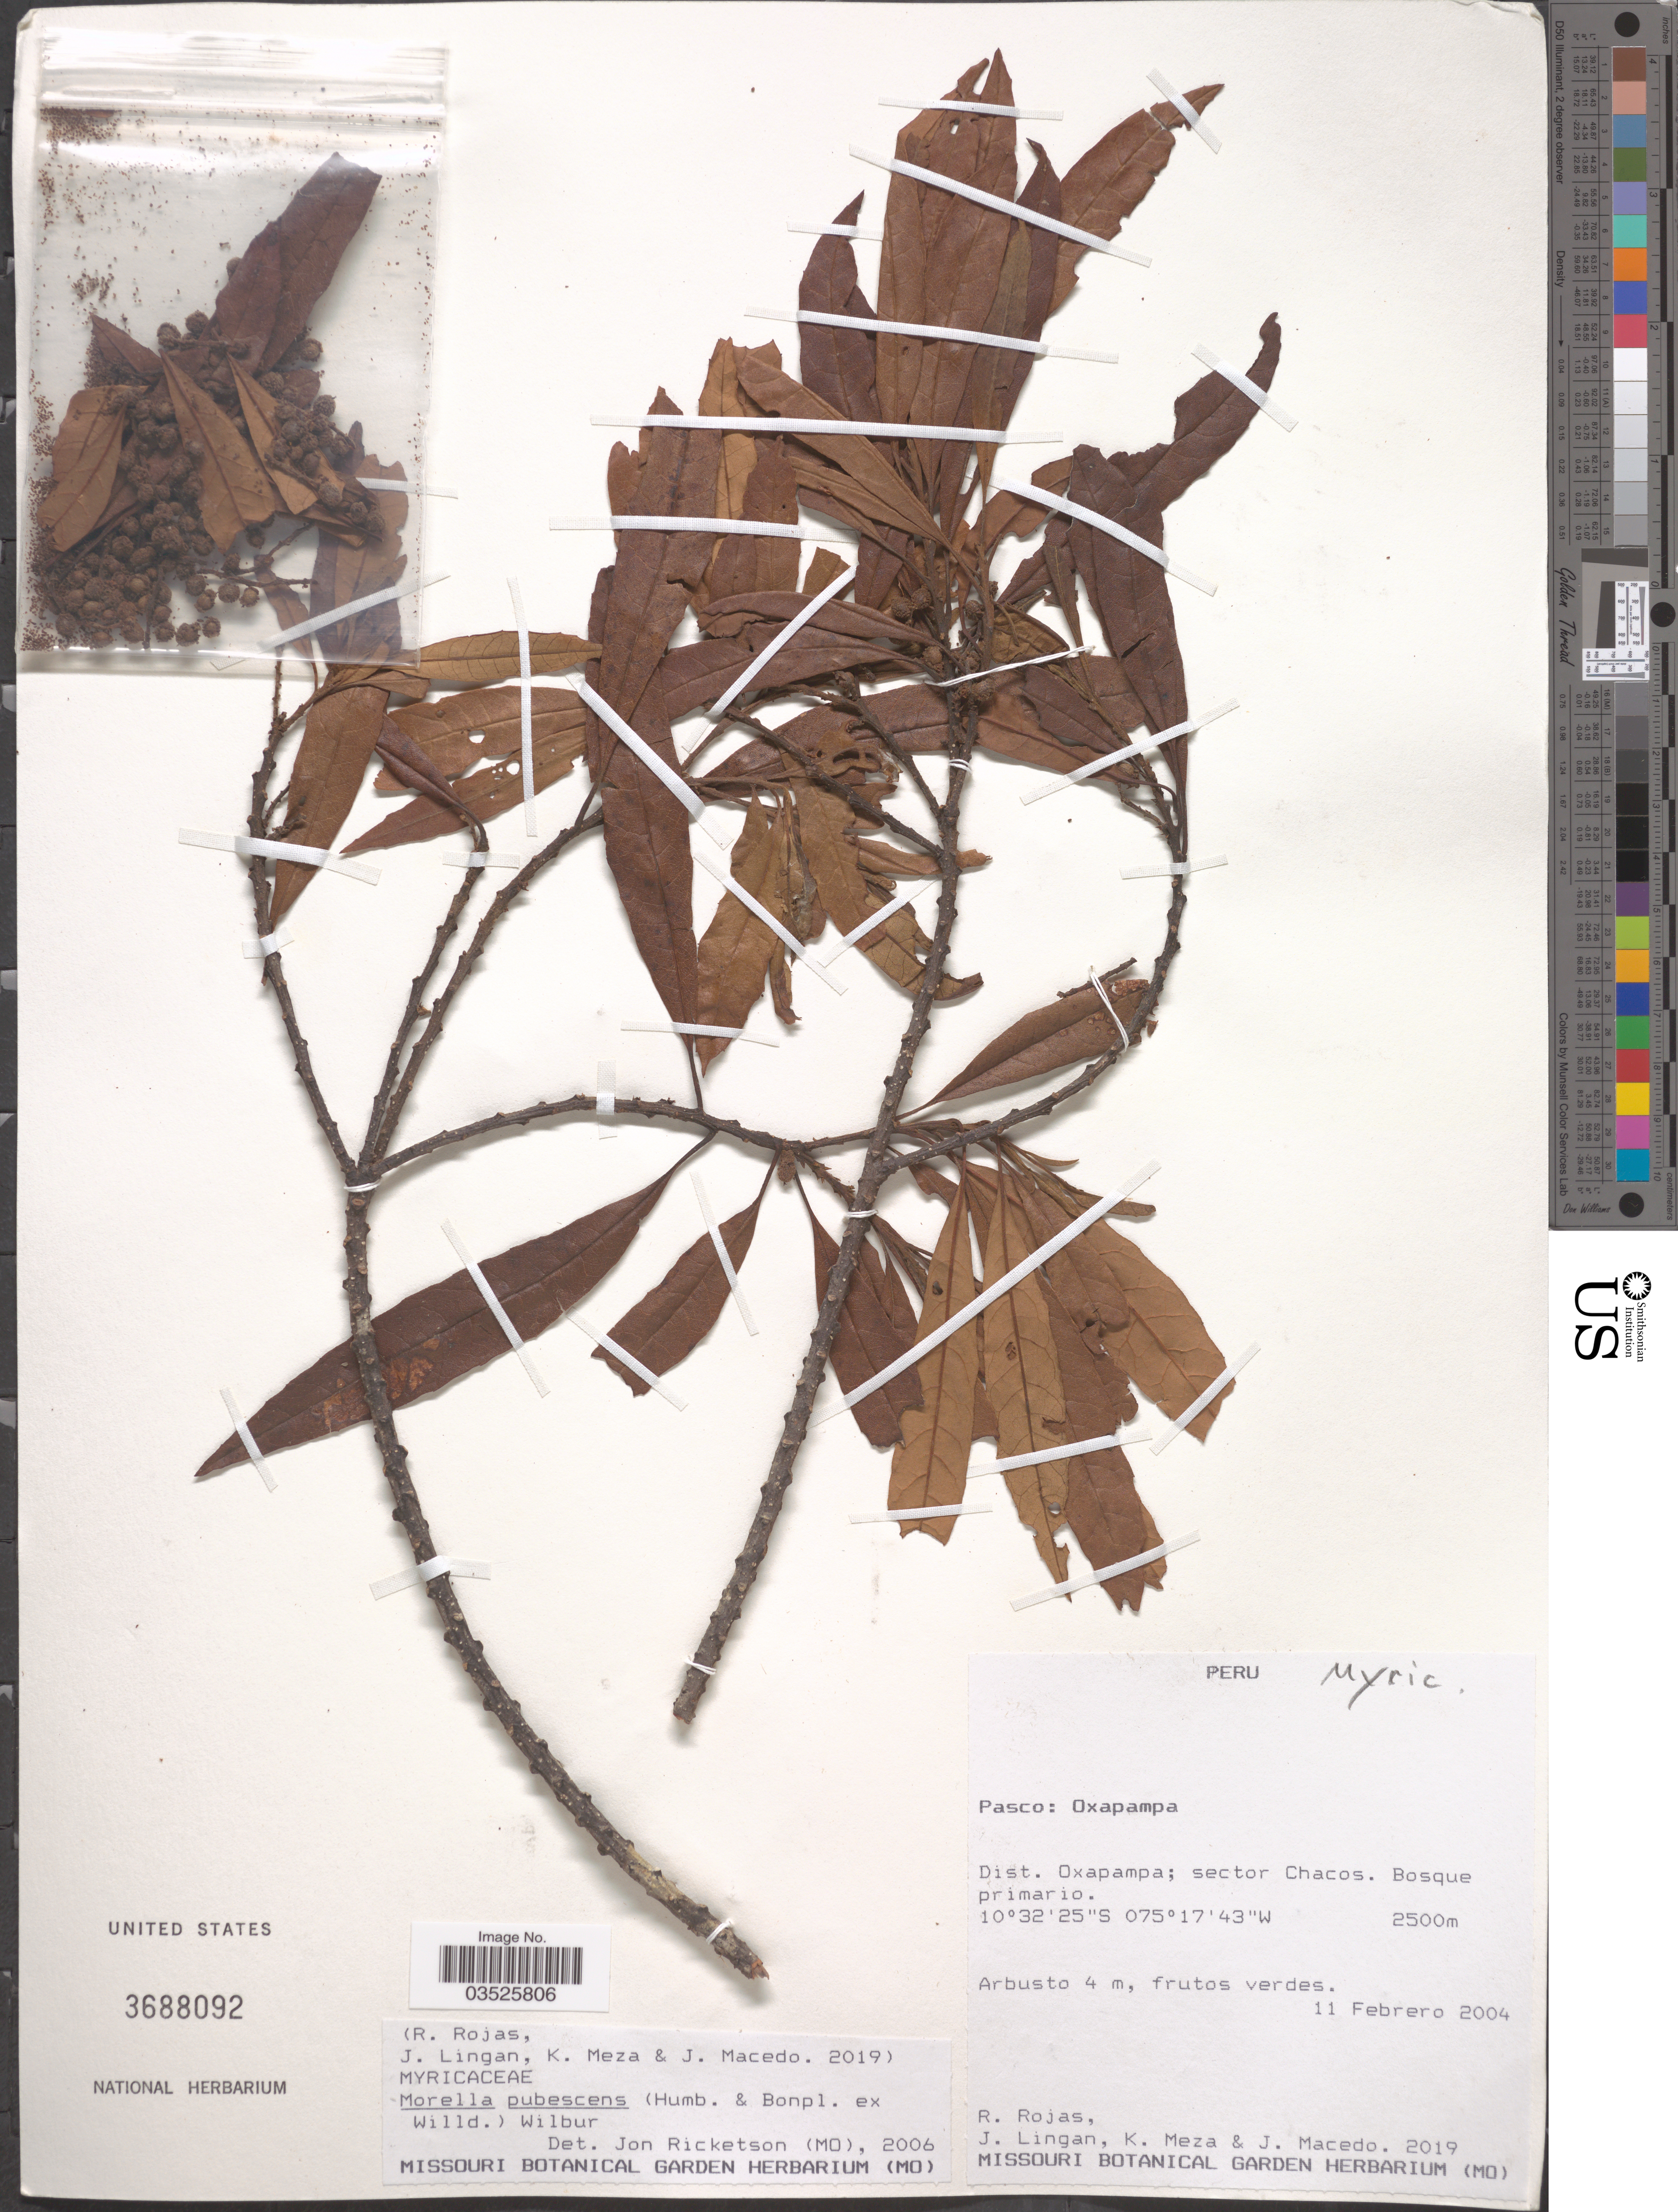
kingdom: Plantae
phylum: Tracheophyta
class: Magnoliopsida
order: Fagales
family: Myricaceae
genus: Morella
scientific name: Morella pubescens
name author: (Humb. & Bonpl. ex Willd.) Wilbur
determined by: Ricketson, Jon M., (MO), Missouri Botanical Garden (UNITED STATES)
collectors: R. Rojas, J. Lingan, K. Meza & J. Macedo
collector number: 2019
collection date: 2004-02-11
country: Peru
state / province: Pasco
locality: Oxapampa. Dist. Oxapampa; sector Chacos. Bosque primario.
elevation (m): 2500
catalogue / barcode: US 3688092